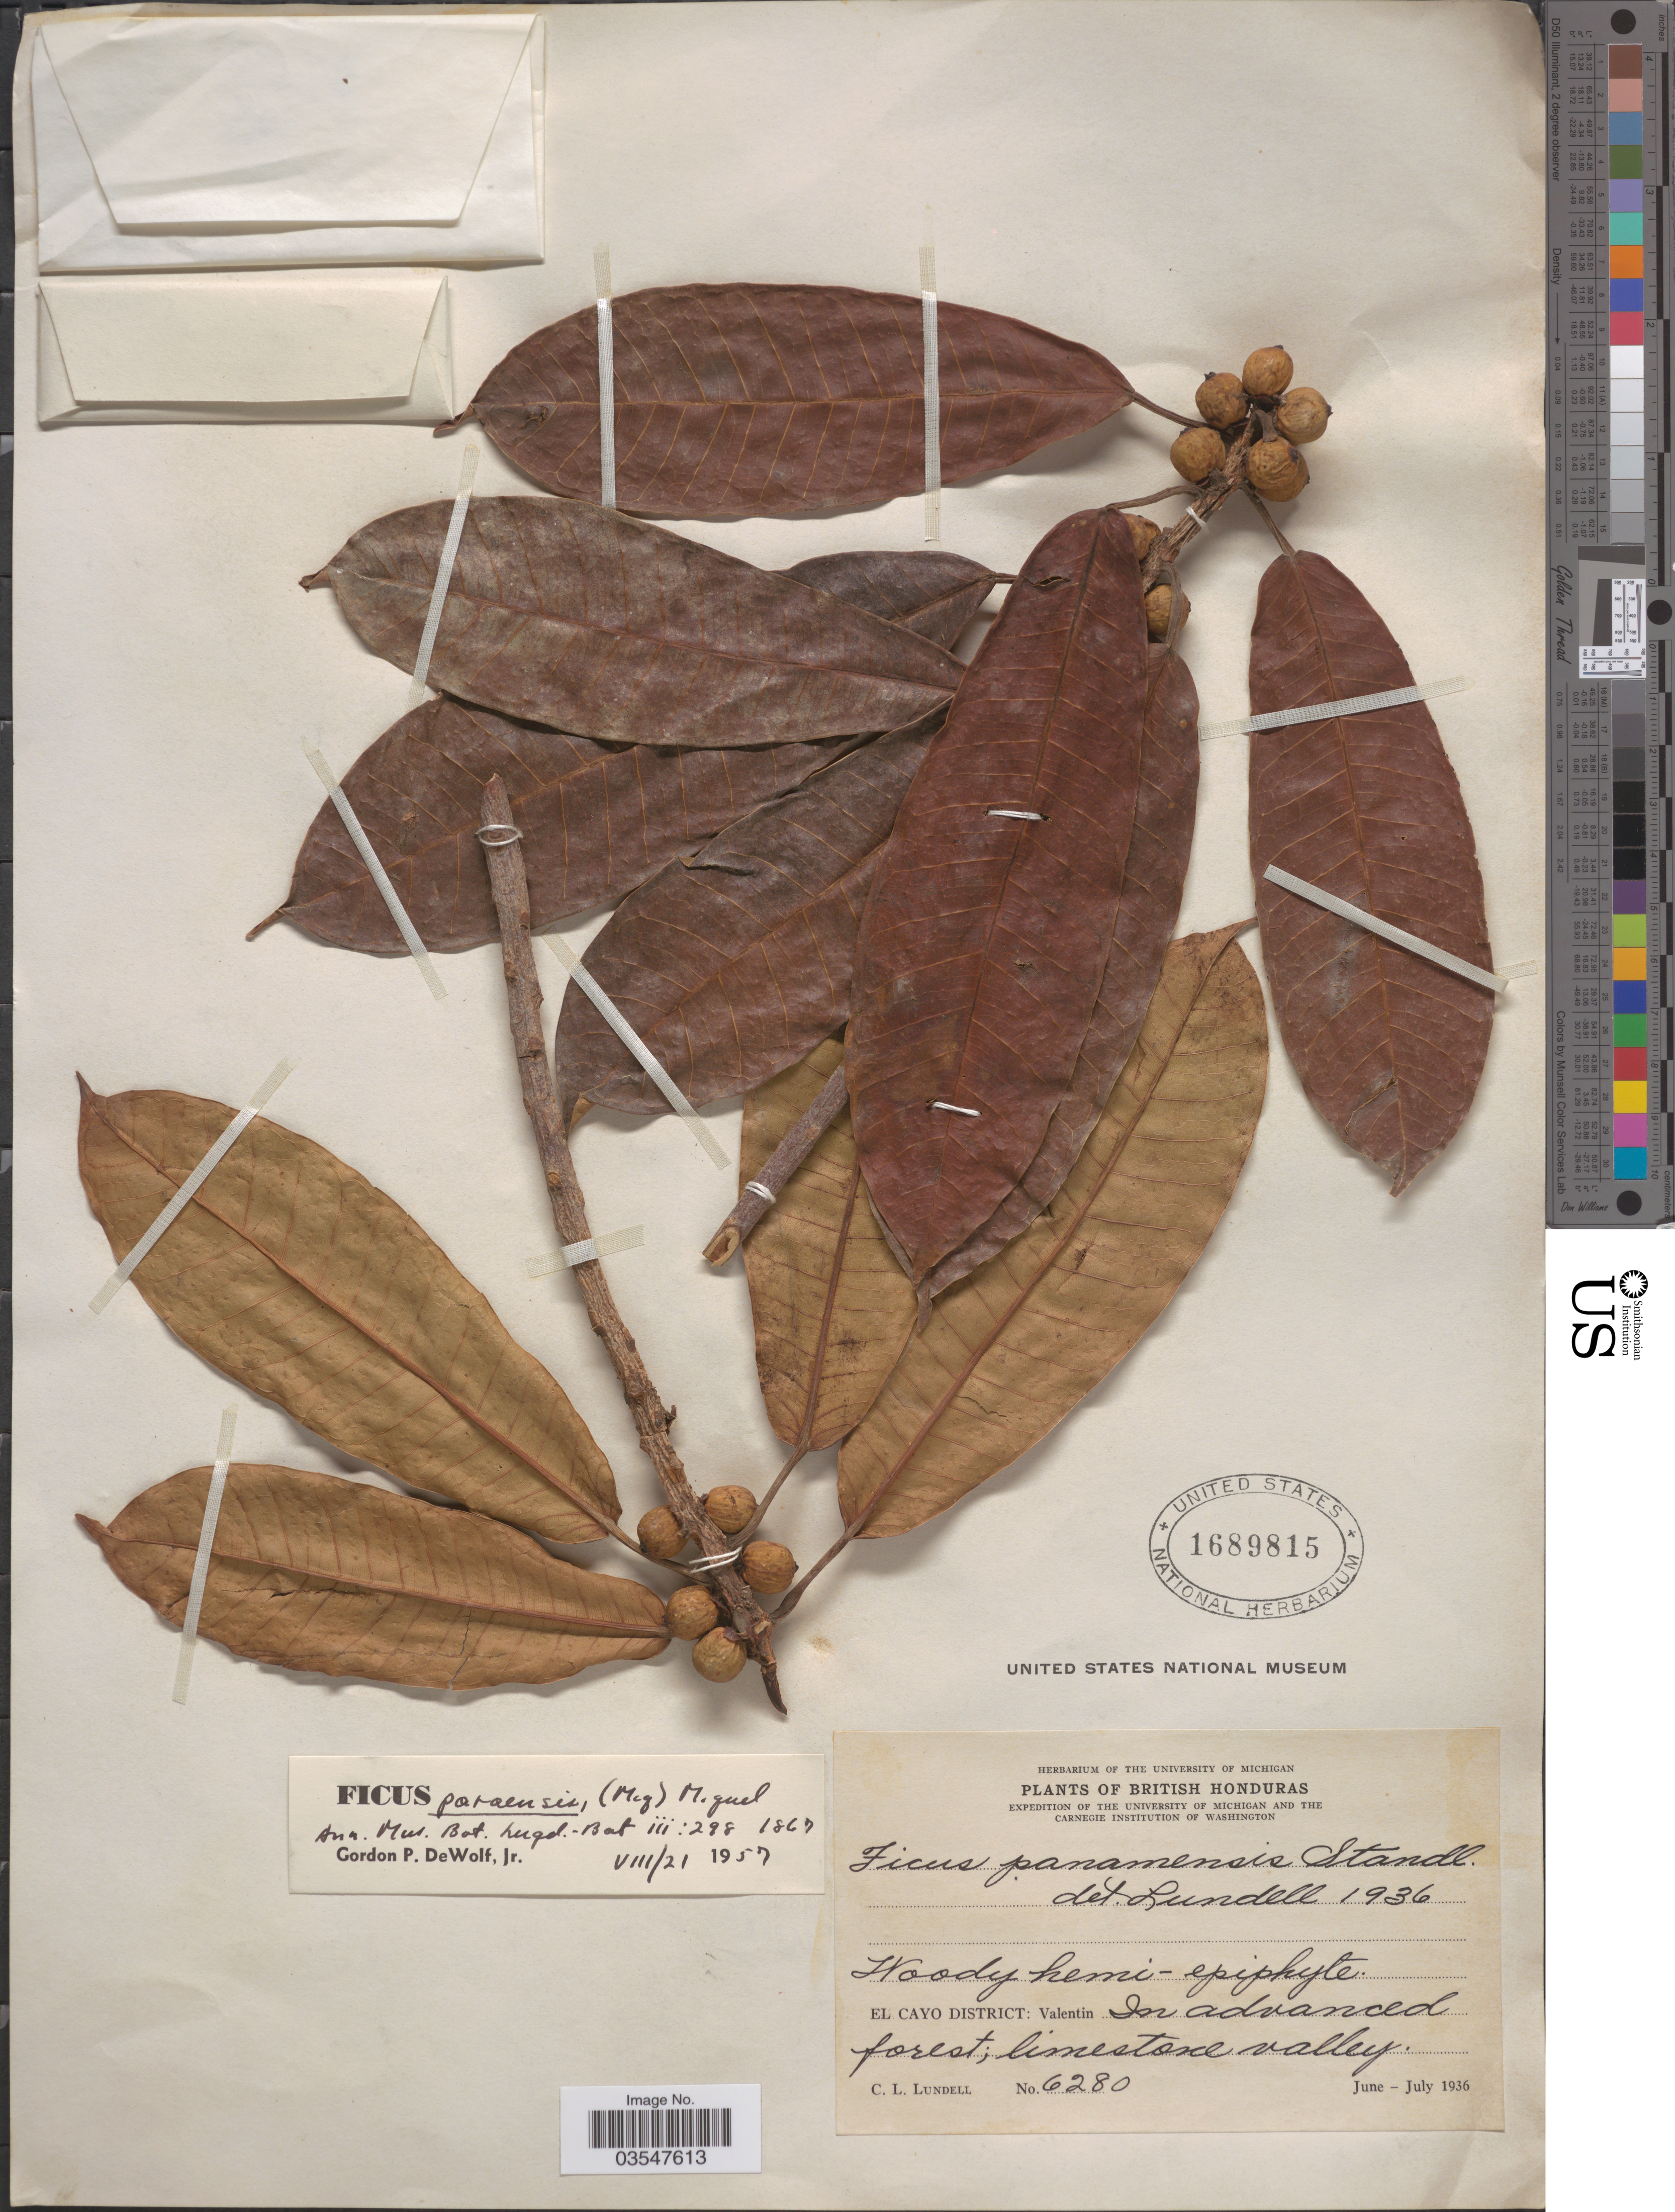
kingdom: Plantae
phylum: Tracheophyta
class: Magnoliopsida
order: Rosales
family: Moraceae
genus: Ficus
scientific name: Ficus paraensis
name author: (Miq.) Miq.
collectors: C. L. Lundell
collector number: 6280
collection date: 1936-06/1936-07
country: Belize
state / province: Cayo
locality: El Cayo District: Valentin.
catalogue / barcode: US 1689815